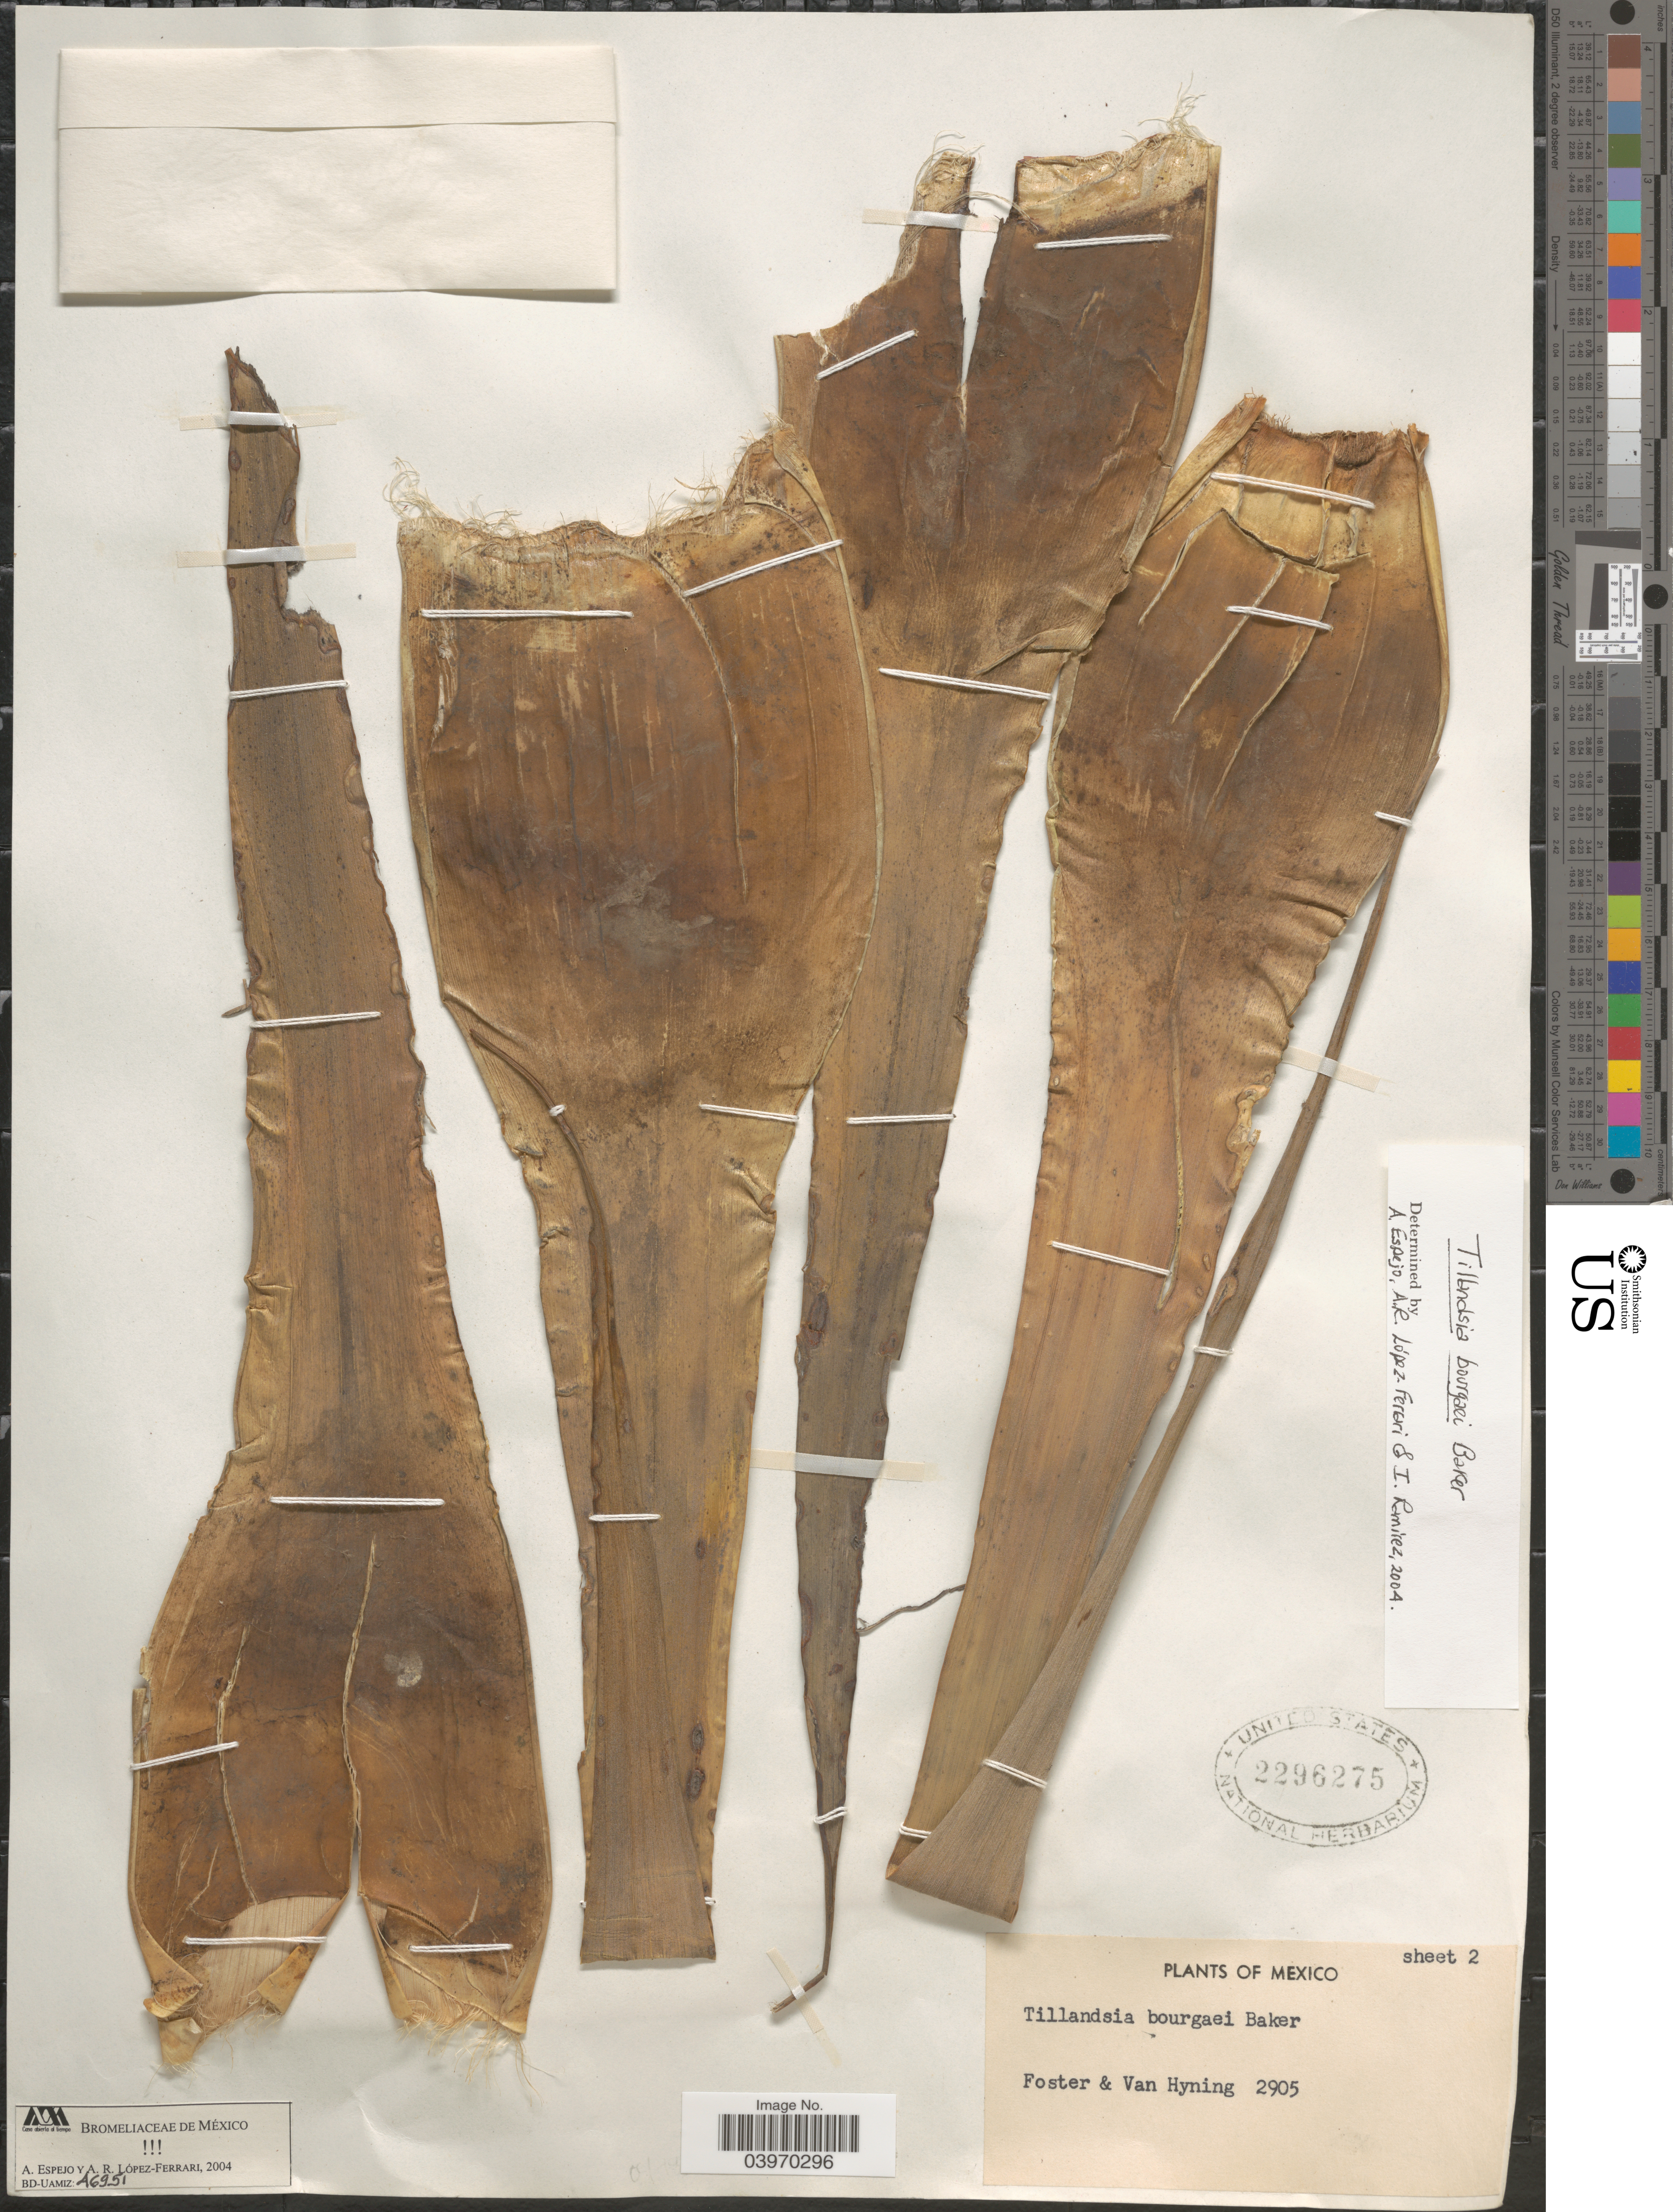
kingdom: Plantae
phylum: Tracheophyta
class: Liliopsida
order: Poales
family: Bromeliaceae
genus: Tillandsia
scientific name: Tillandsia bourgaei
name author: Baker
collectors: -. Foster & Van Hyning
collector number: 2905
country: Mexico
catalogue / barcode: US 2296275